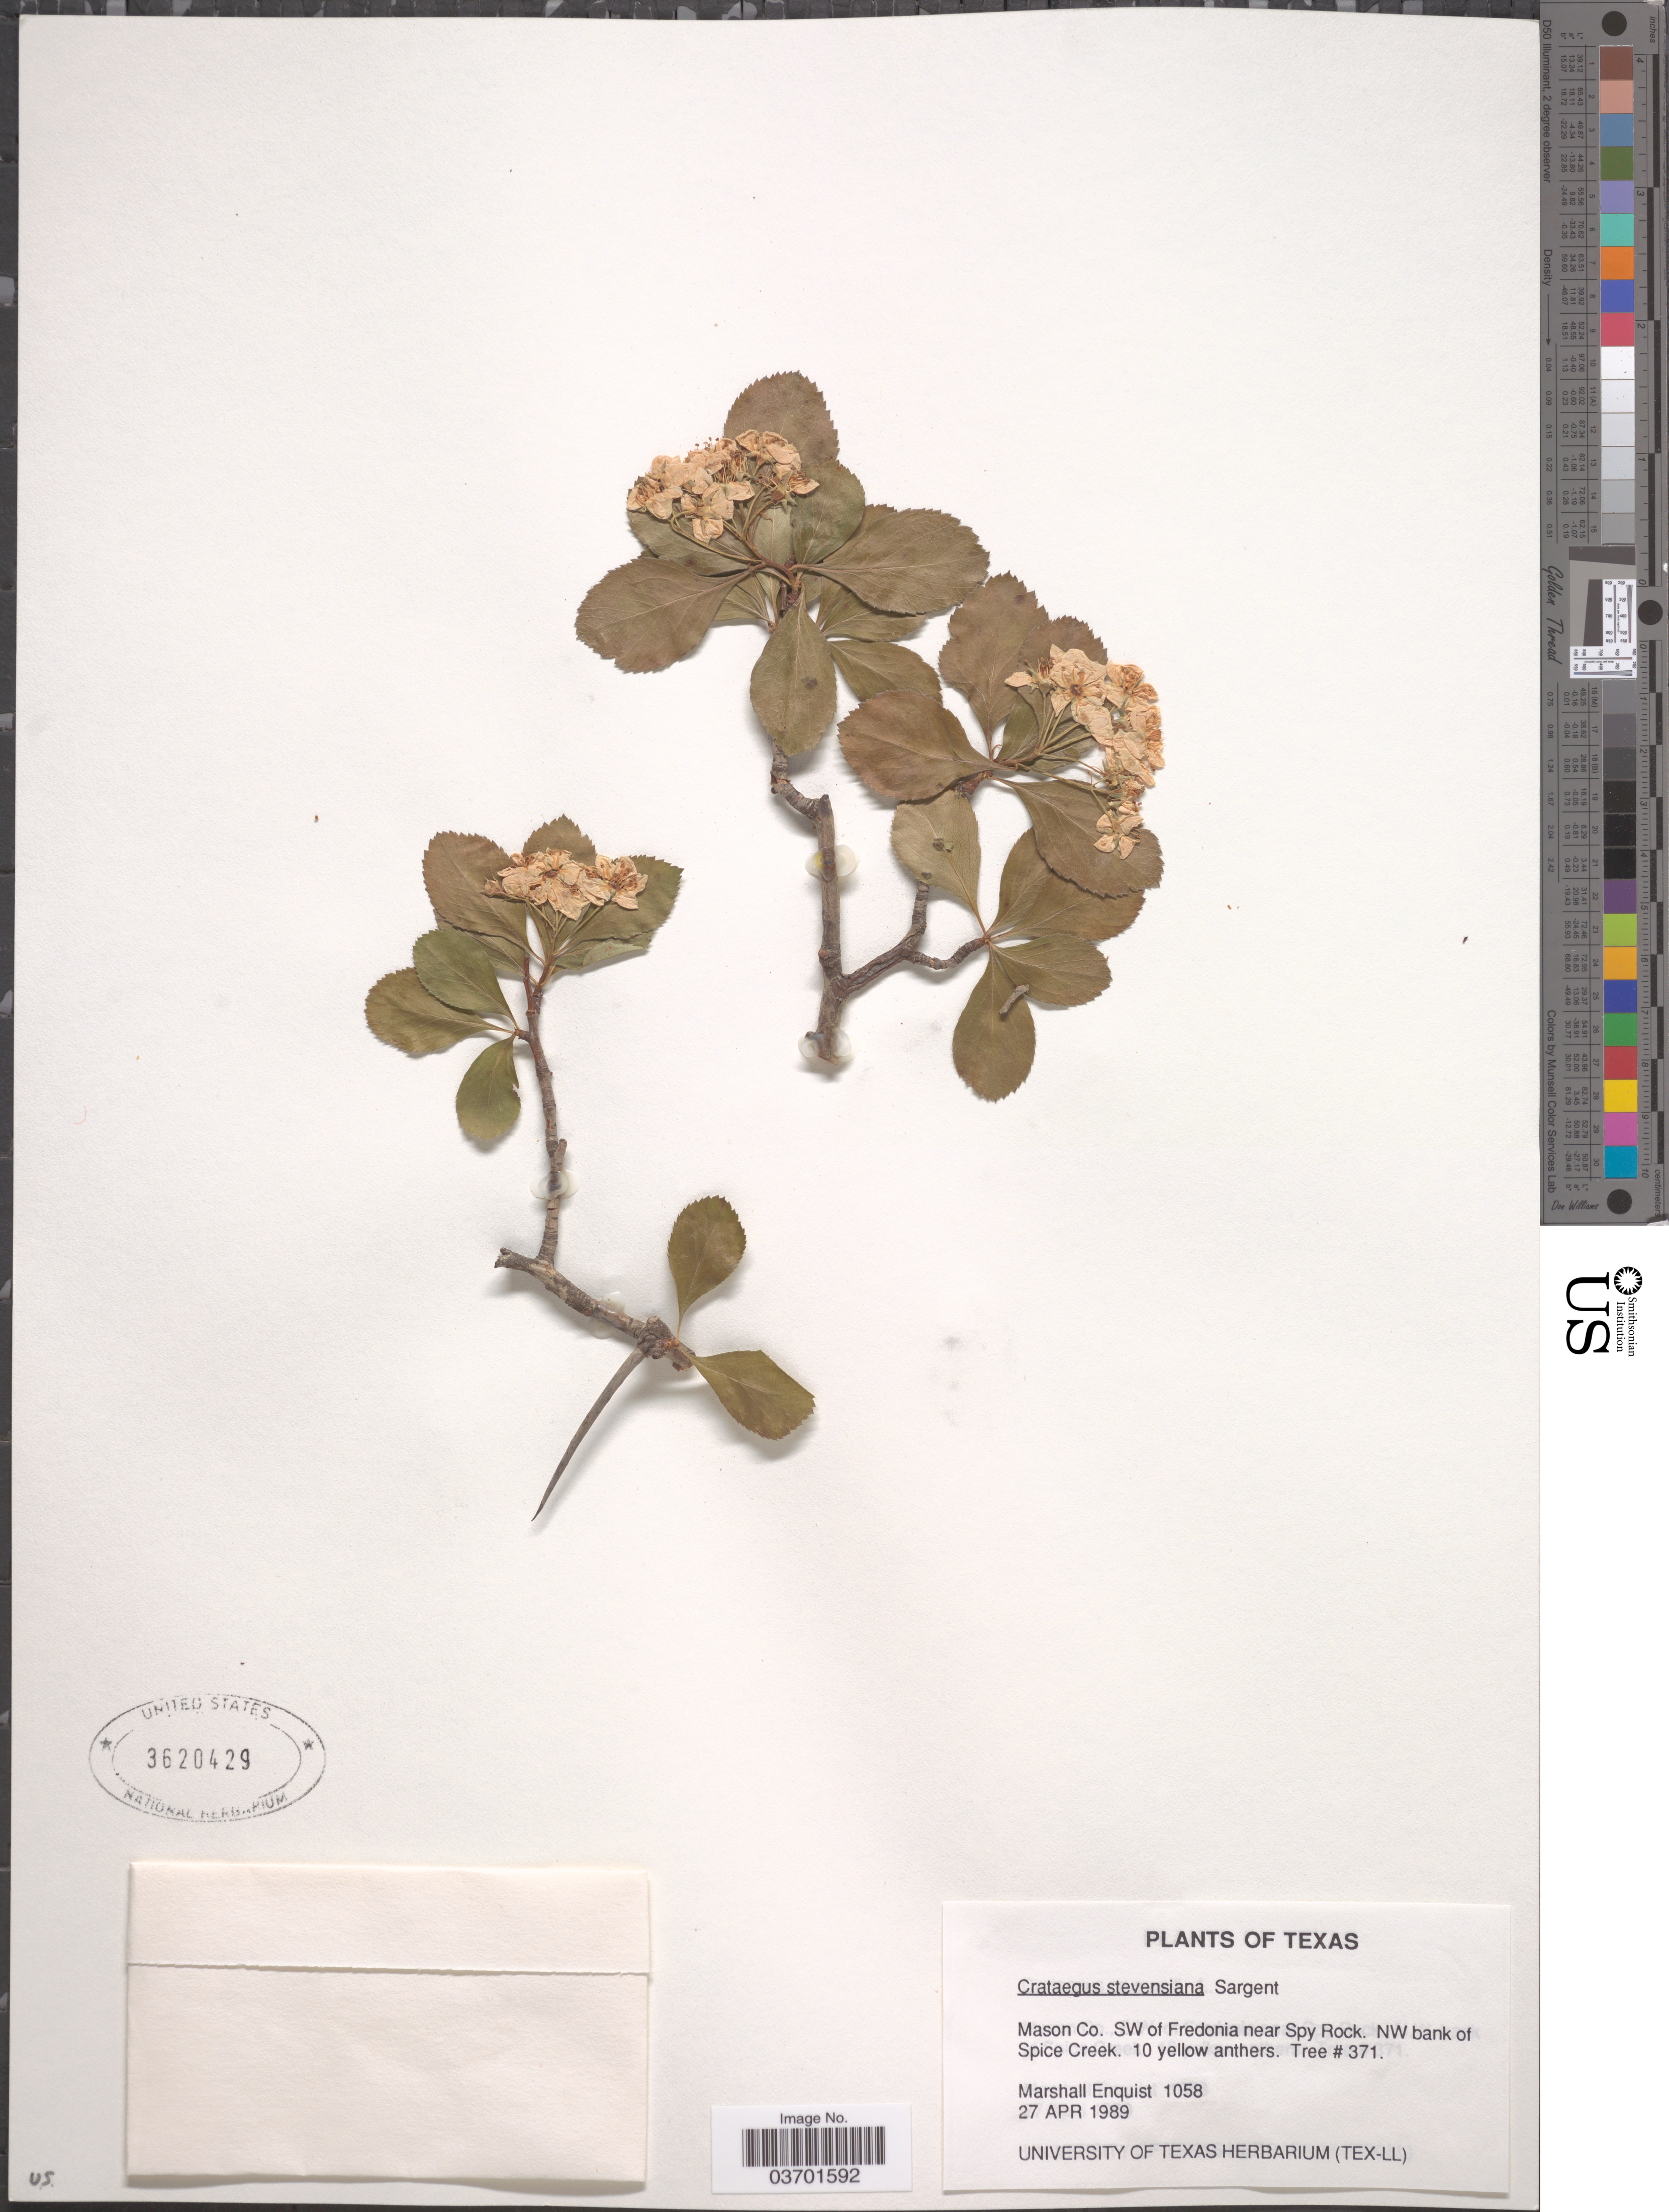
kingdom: Plantae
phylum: Tracheophyta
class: Magnoliopsida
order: Rosales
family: Rosaceae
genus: Crataegus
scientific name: Crataegus reverchonii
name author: Sarg.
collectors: M. Enquist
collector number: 1058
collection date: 1989-04-27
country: United States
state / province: Texas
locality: Mason Co. SW of Fredonia near Spy Rock. NW bank of Spice Creek.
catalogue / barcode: US 3620429